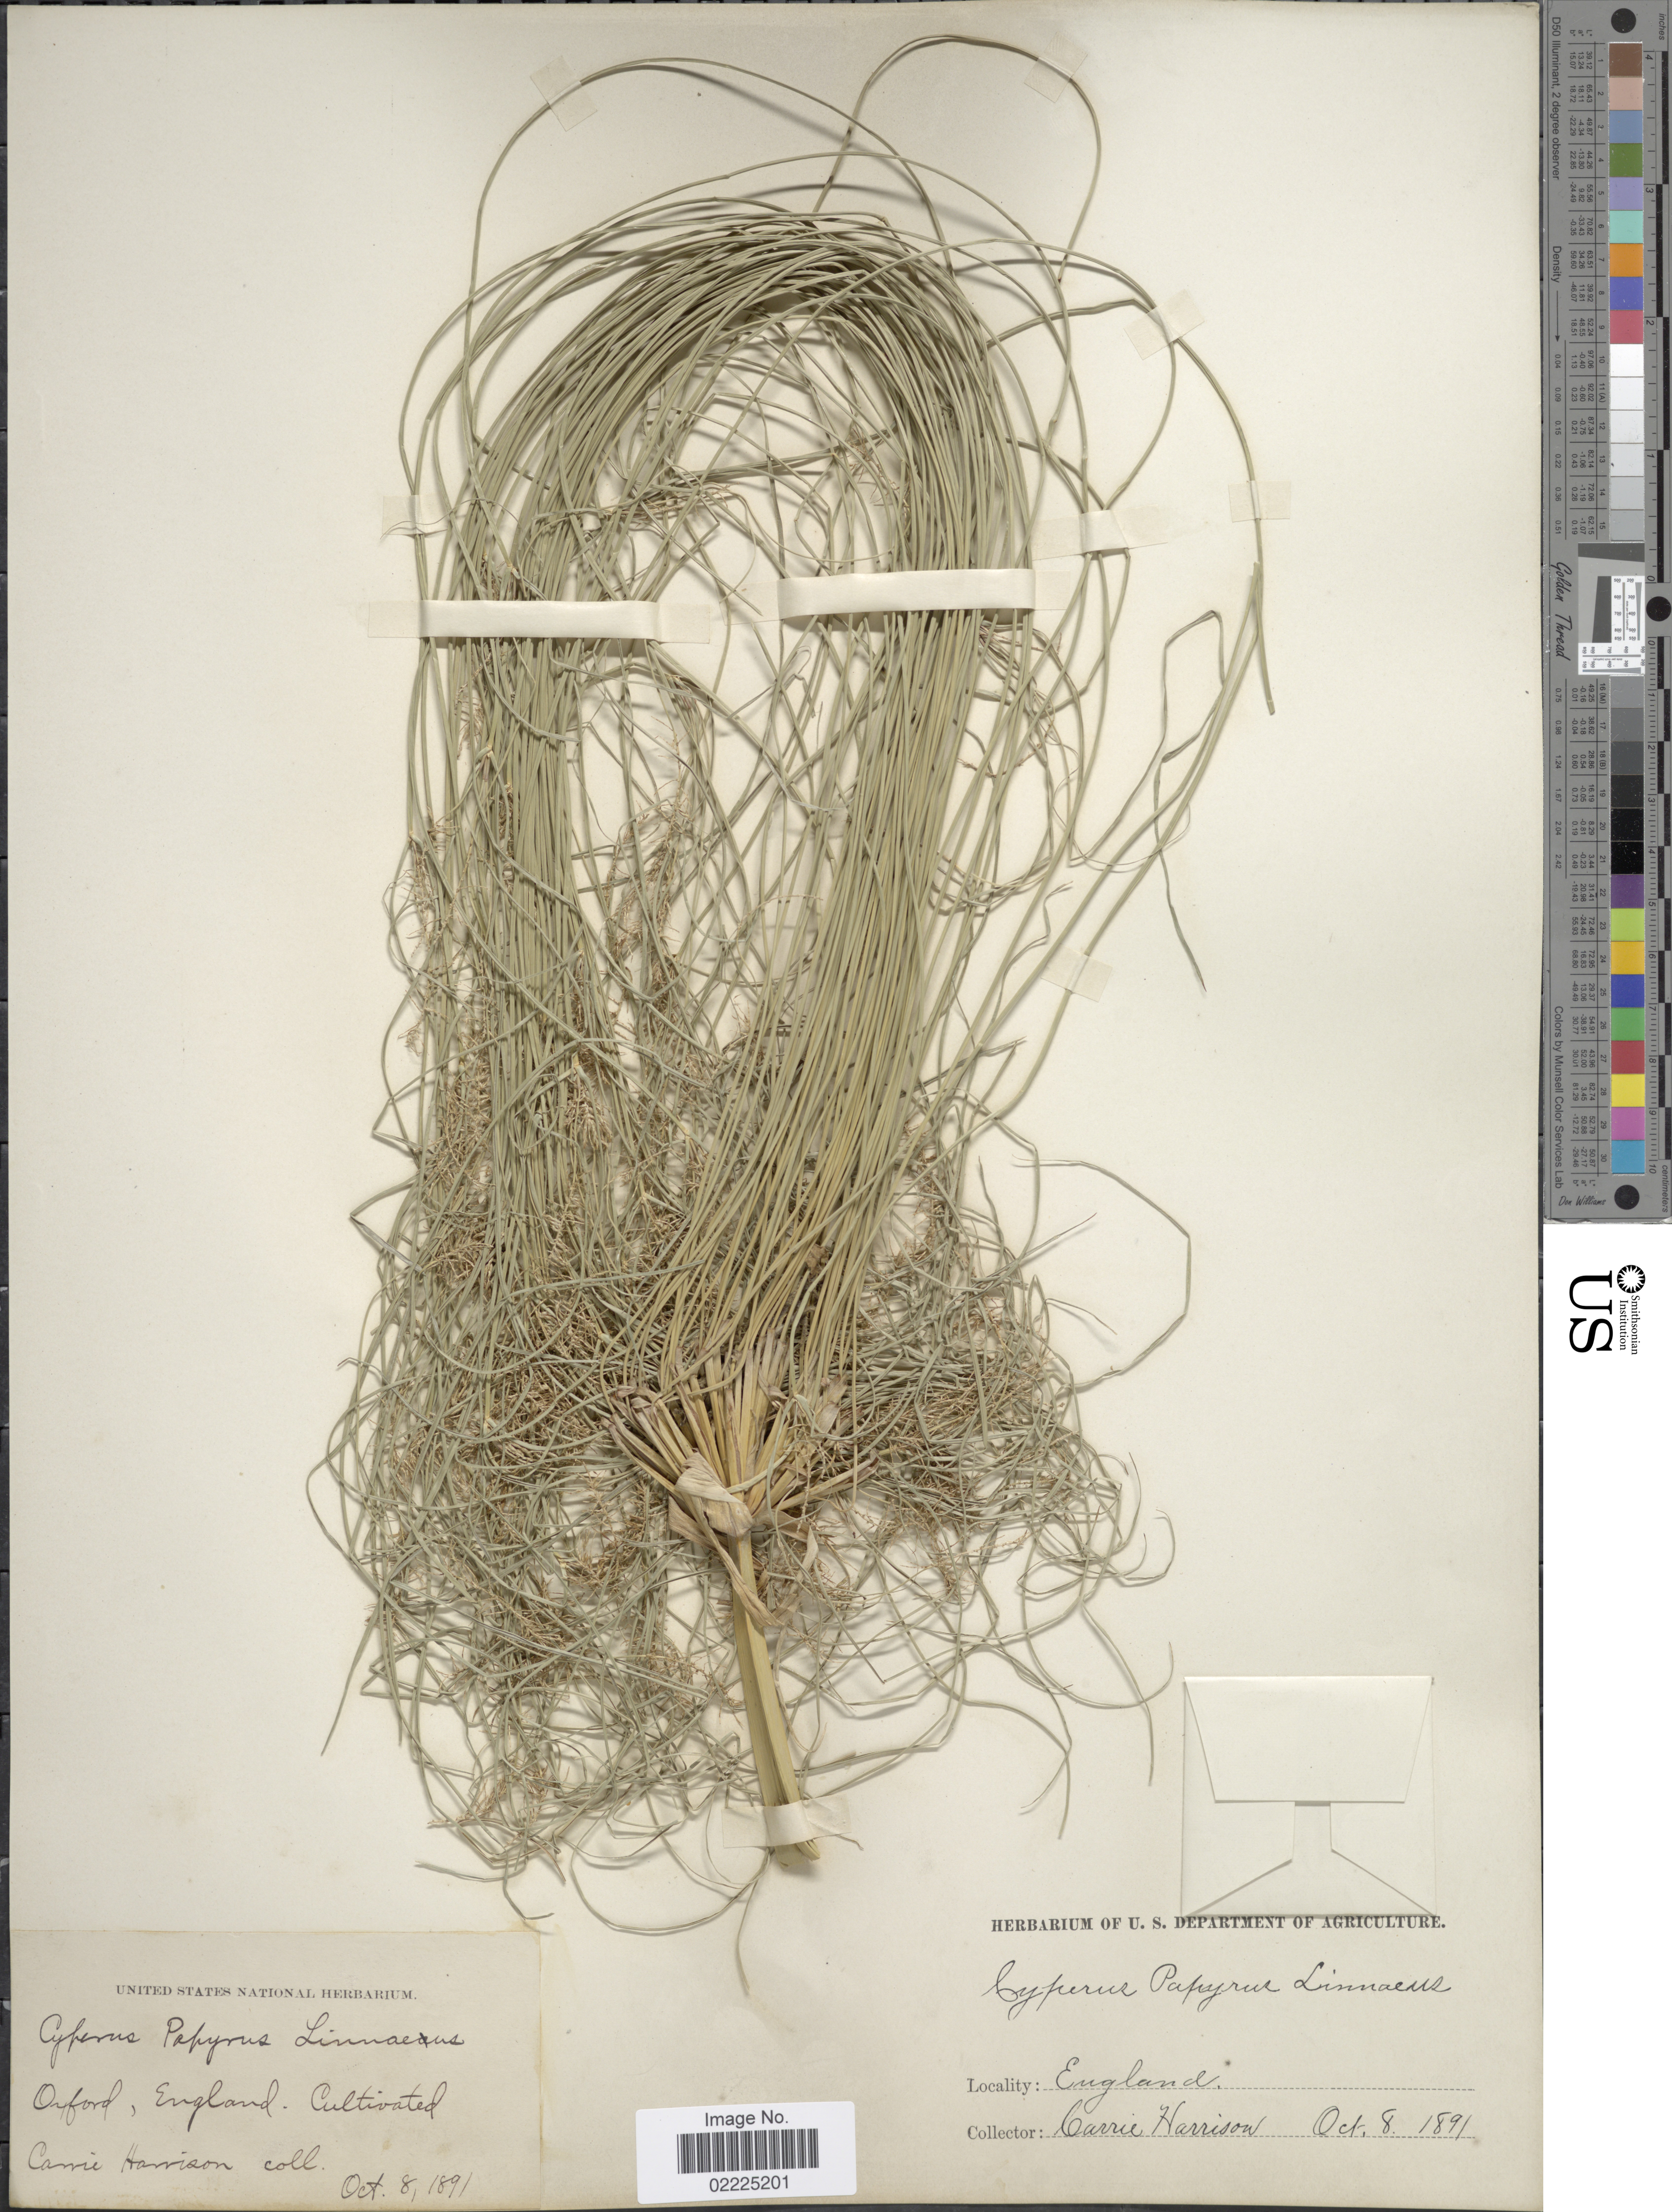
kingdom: Plantae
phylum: Tracheophyta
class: Liliopsida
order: Poales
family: Cyperaceae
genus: Cyperus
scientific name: Cyperus papyrus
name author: L.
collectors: C. Harrison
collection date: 1891-10-08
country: United Kingdom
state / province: England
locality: Oxford